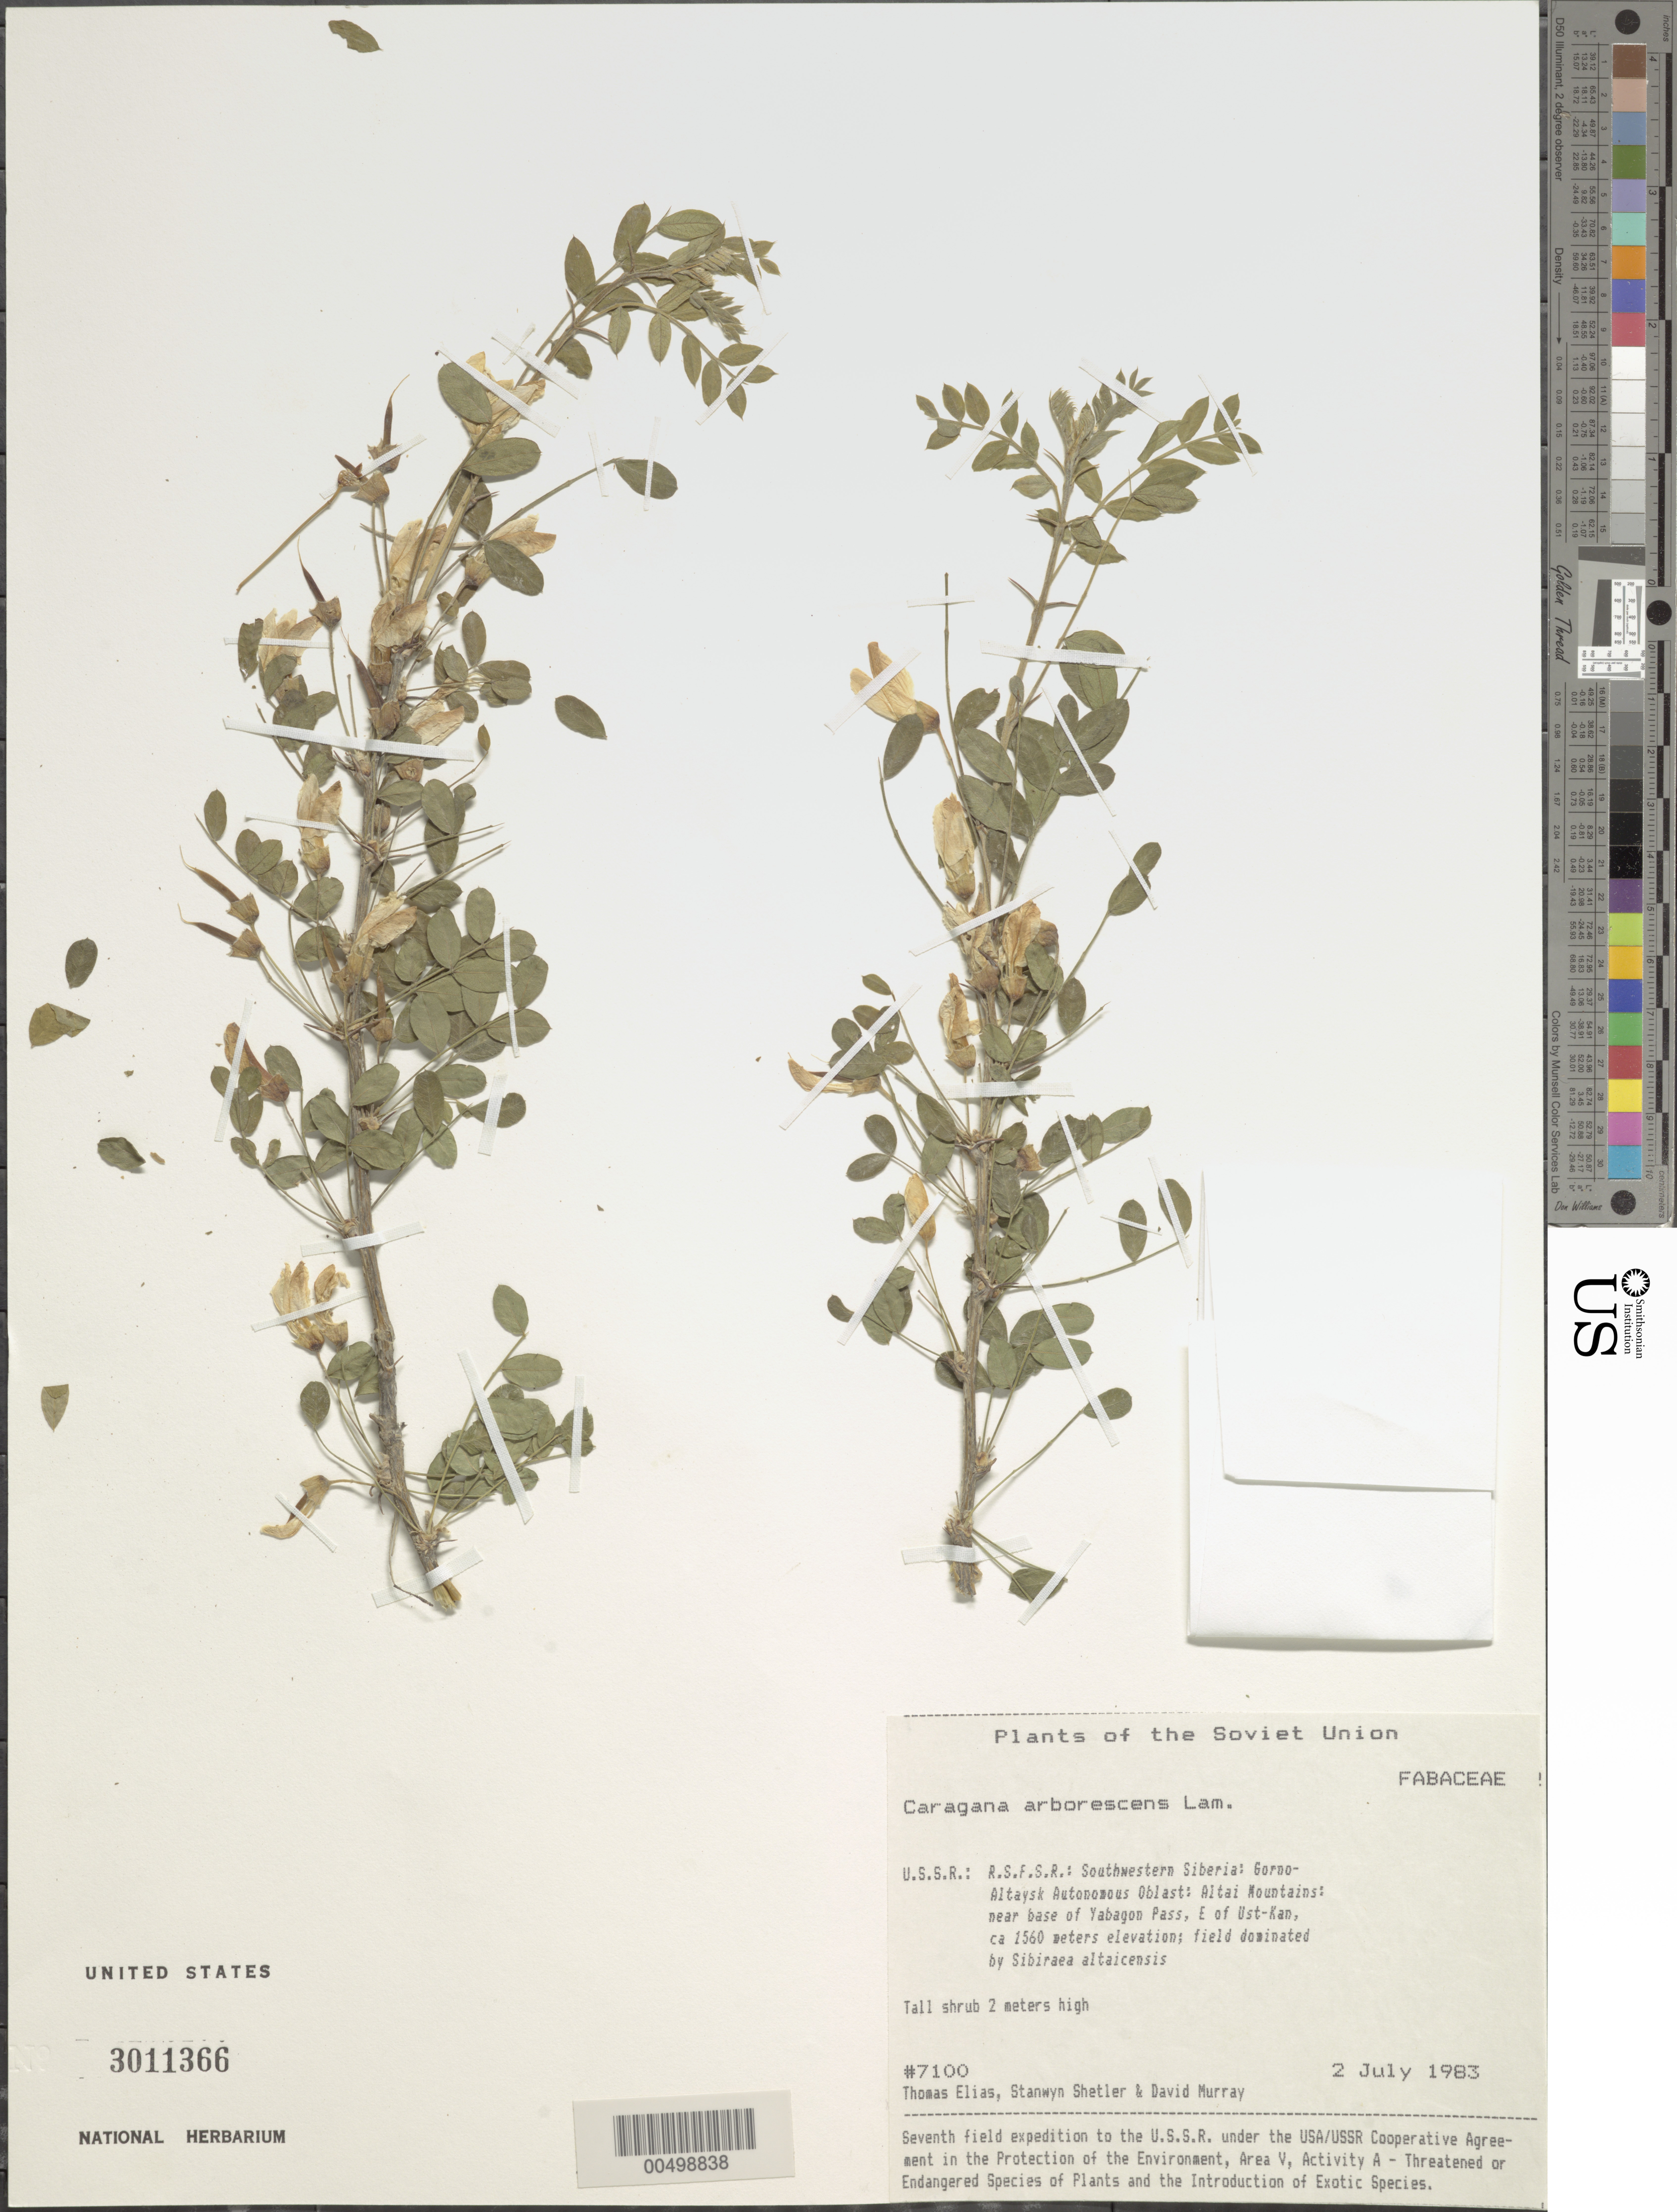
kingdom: Plantae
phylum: Tracheophyta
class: Magnoliopsida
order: Fabales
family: Fabaceae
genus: Caragana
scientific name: Caragana arborescens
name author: Lam.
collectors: T. Elias, S. Shetler & D. F. Murray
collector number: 7100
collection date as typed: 02 Jul 1983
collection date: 1983-07-02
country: Russian Federation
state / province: Altai Republic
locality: Altai Mountains, near base of Yabagon Pass, E of Ust-Kan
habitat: field dominated by Sibiraea altaiensis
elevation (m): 1560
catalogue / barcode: US 3011366